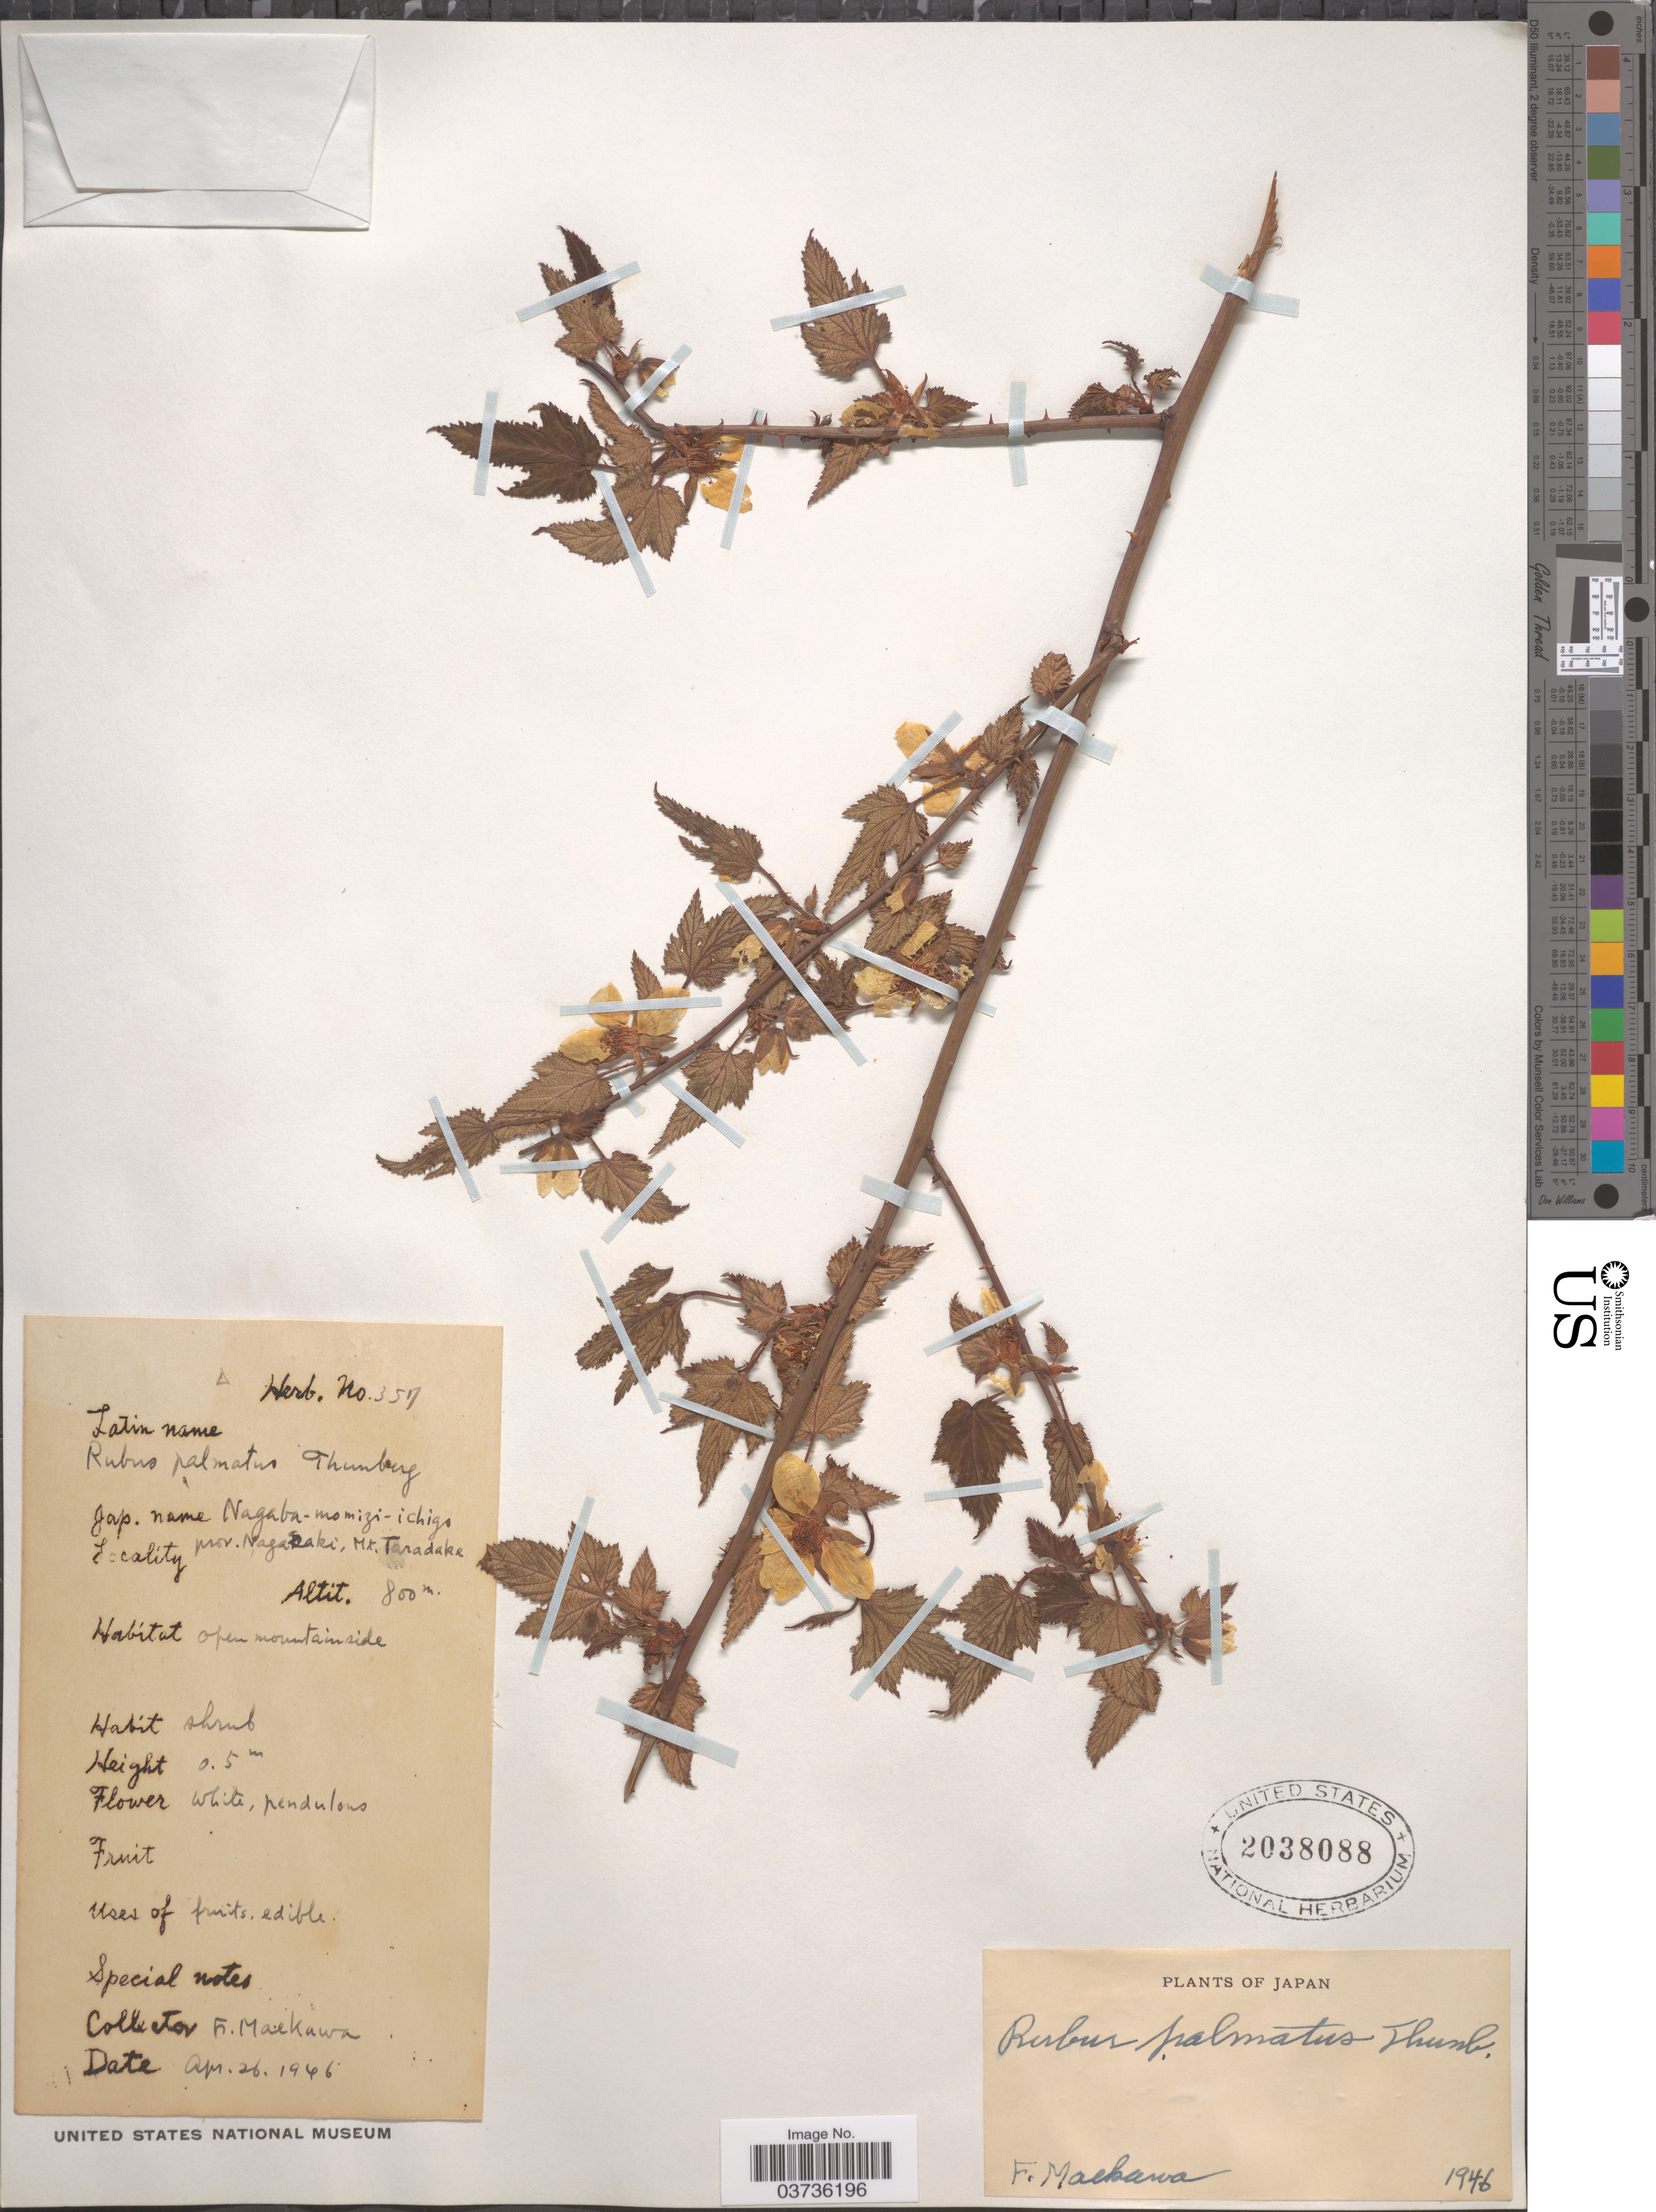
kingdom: Plantae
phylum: Tracheophyta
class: Magnoliopsida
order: Rosales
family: Rosaceae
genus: Rubus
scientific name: Rubus palmatus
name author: Thunb.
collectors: F. Maekawa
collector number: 357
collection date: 1946-04-26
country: Japan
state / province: Nagasaki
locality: Mt. Taradake.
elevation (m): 800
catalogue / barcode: US 2038088